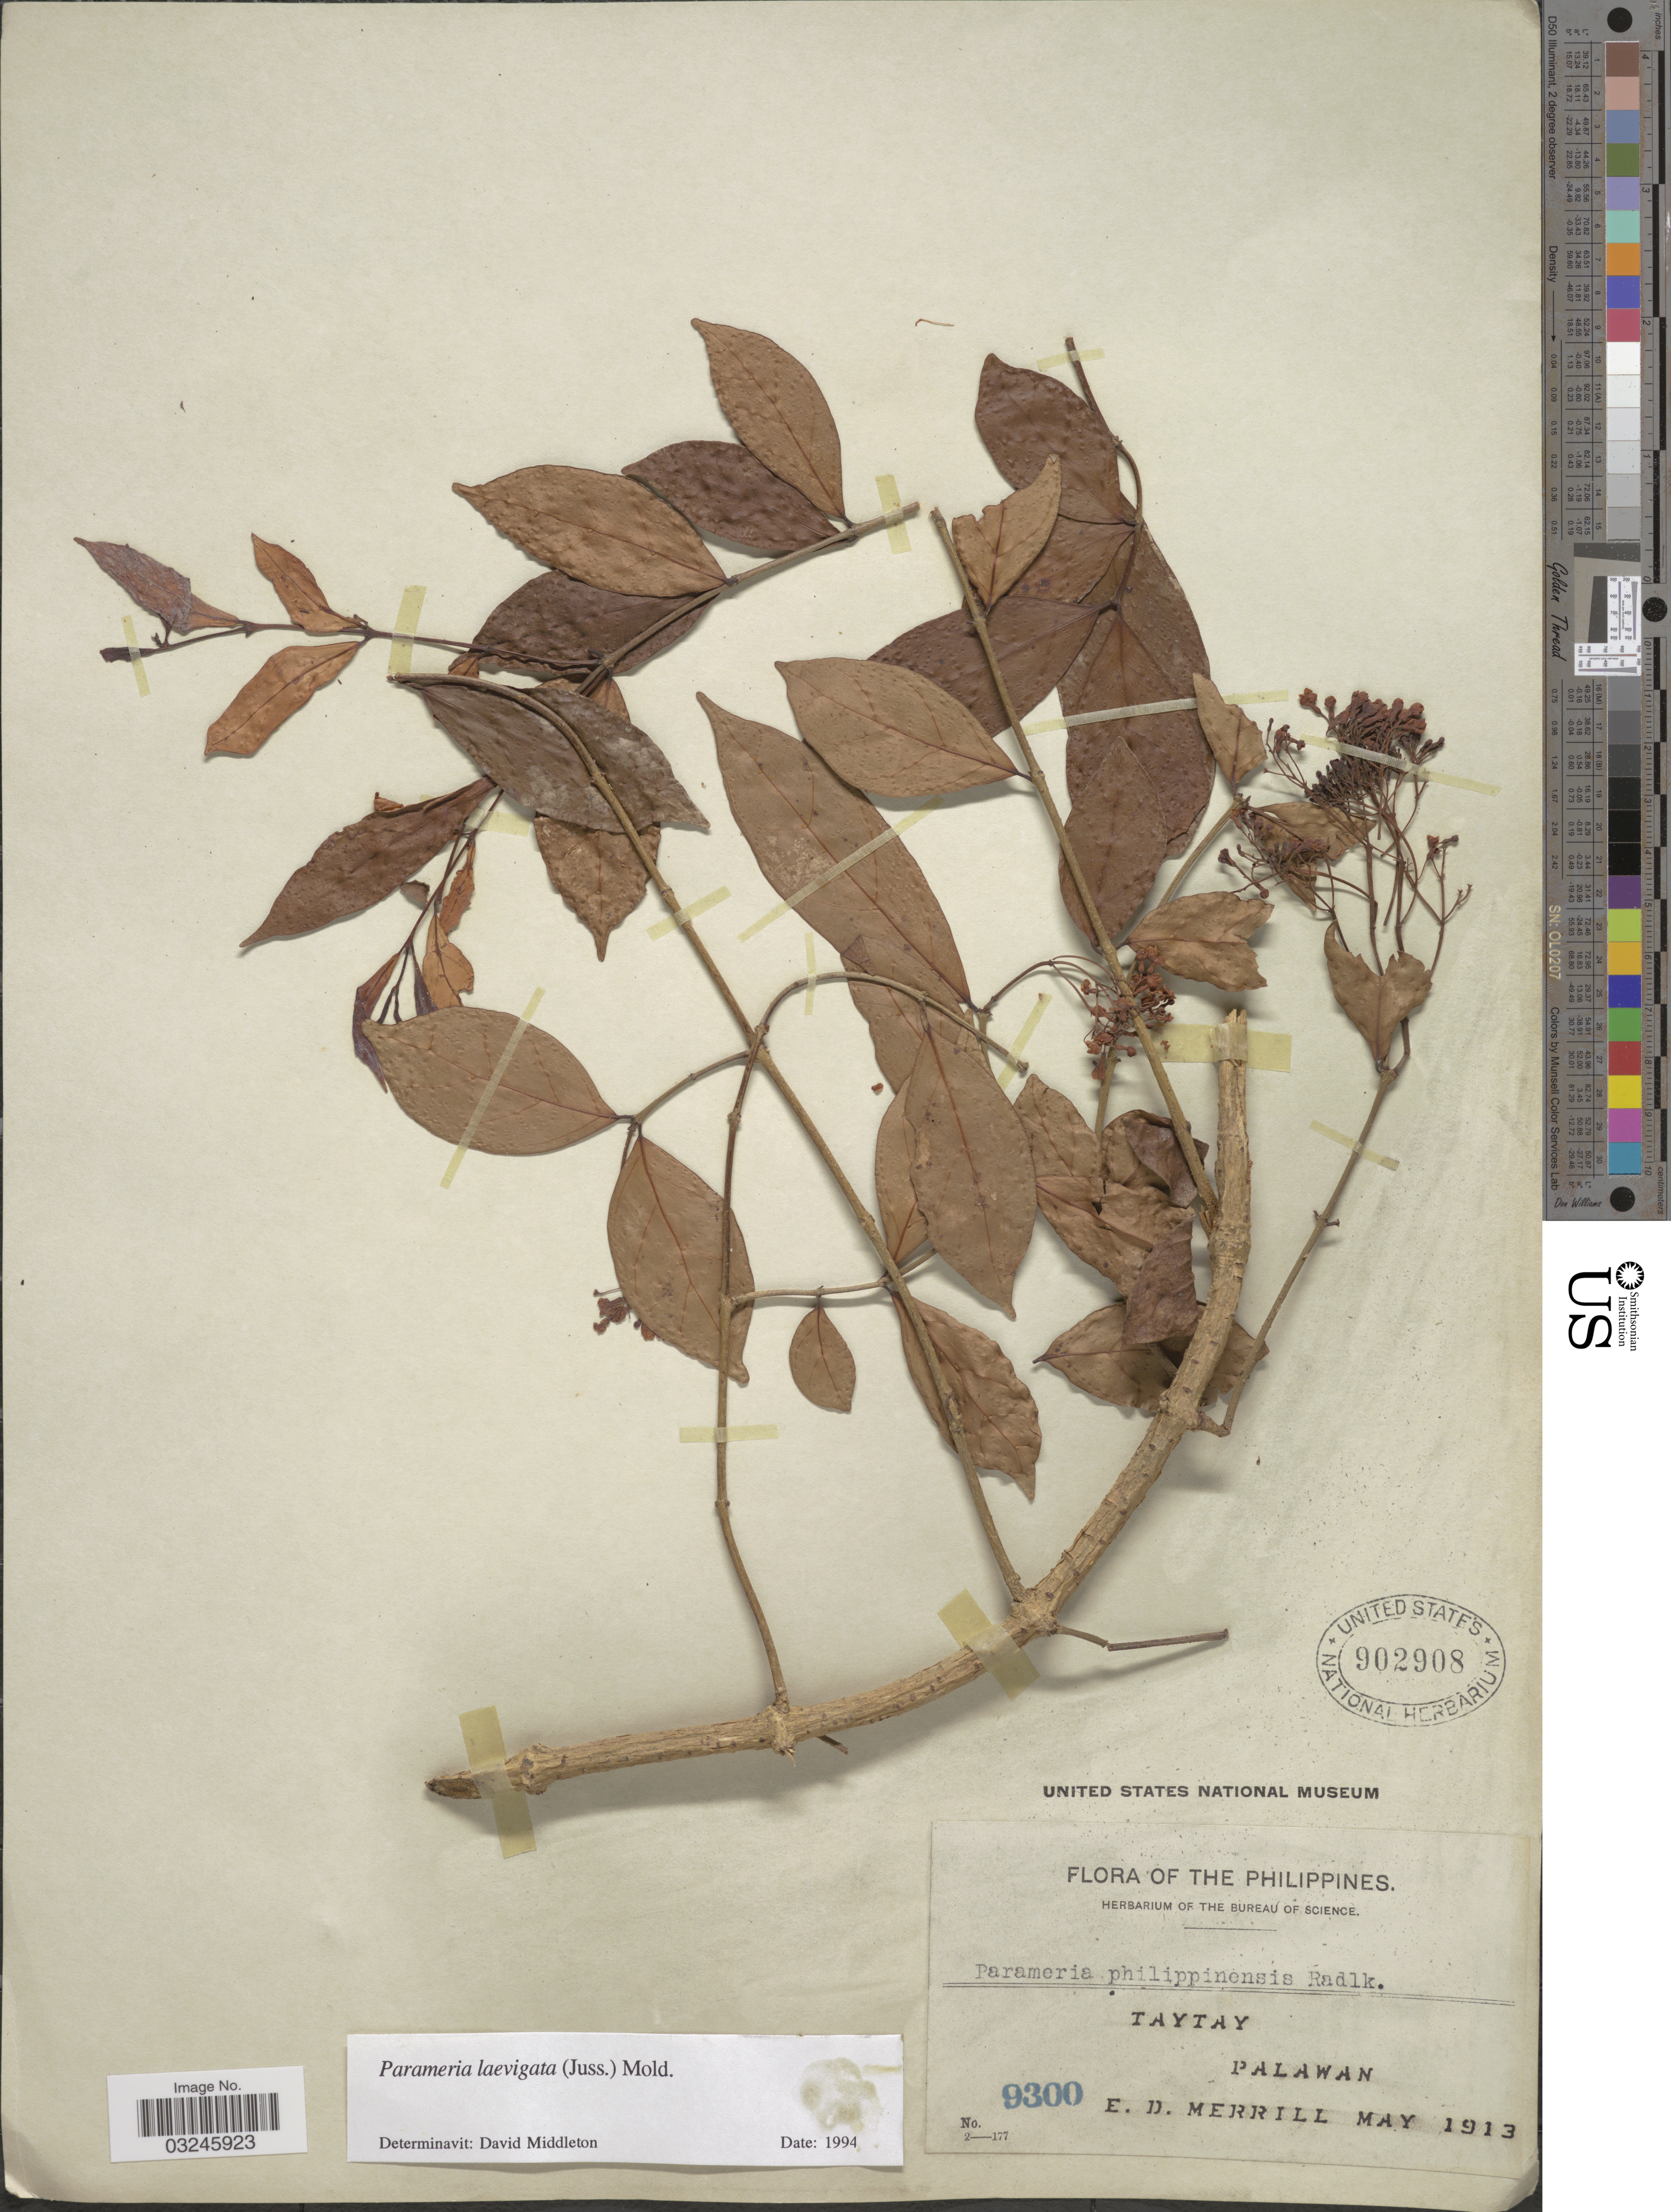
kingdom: Plantae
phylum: Tracheophyta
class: Magnoliopsida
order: Gentianales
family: Apocynaceae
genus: Parameria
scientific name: Parameria laevigata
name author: (Juss.) Moldenke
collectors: E. D. Merrill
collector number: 9300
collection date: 1913-05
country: Philippines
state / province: Mimaropa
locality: Taytay, Palawan.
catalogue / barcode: US 902908